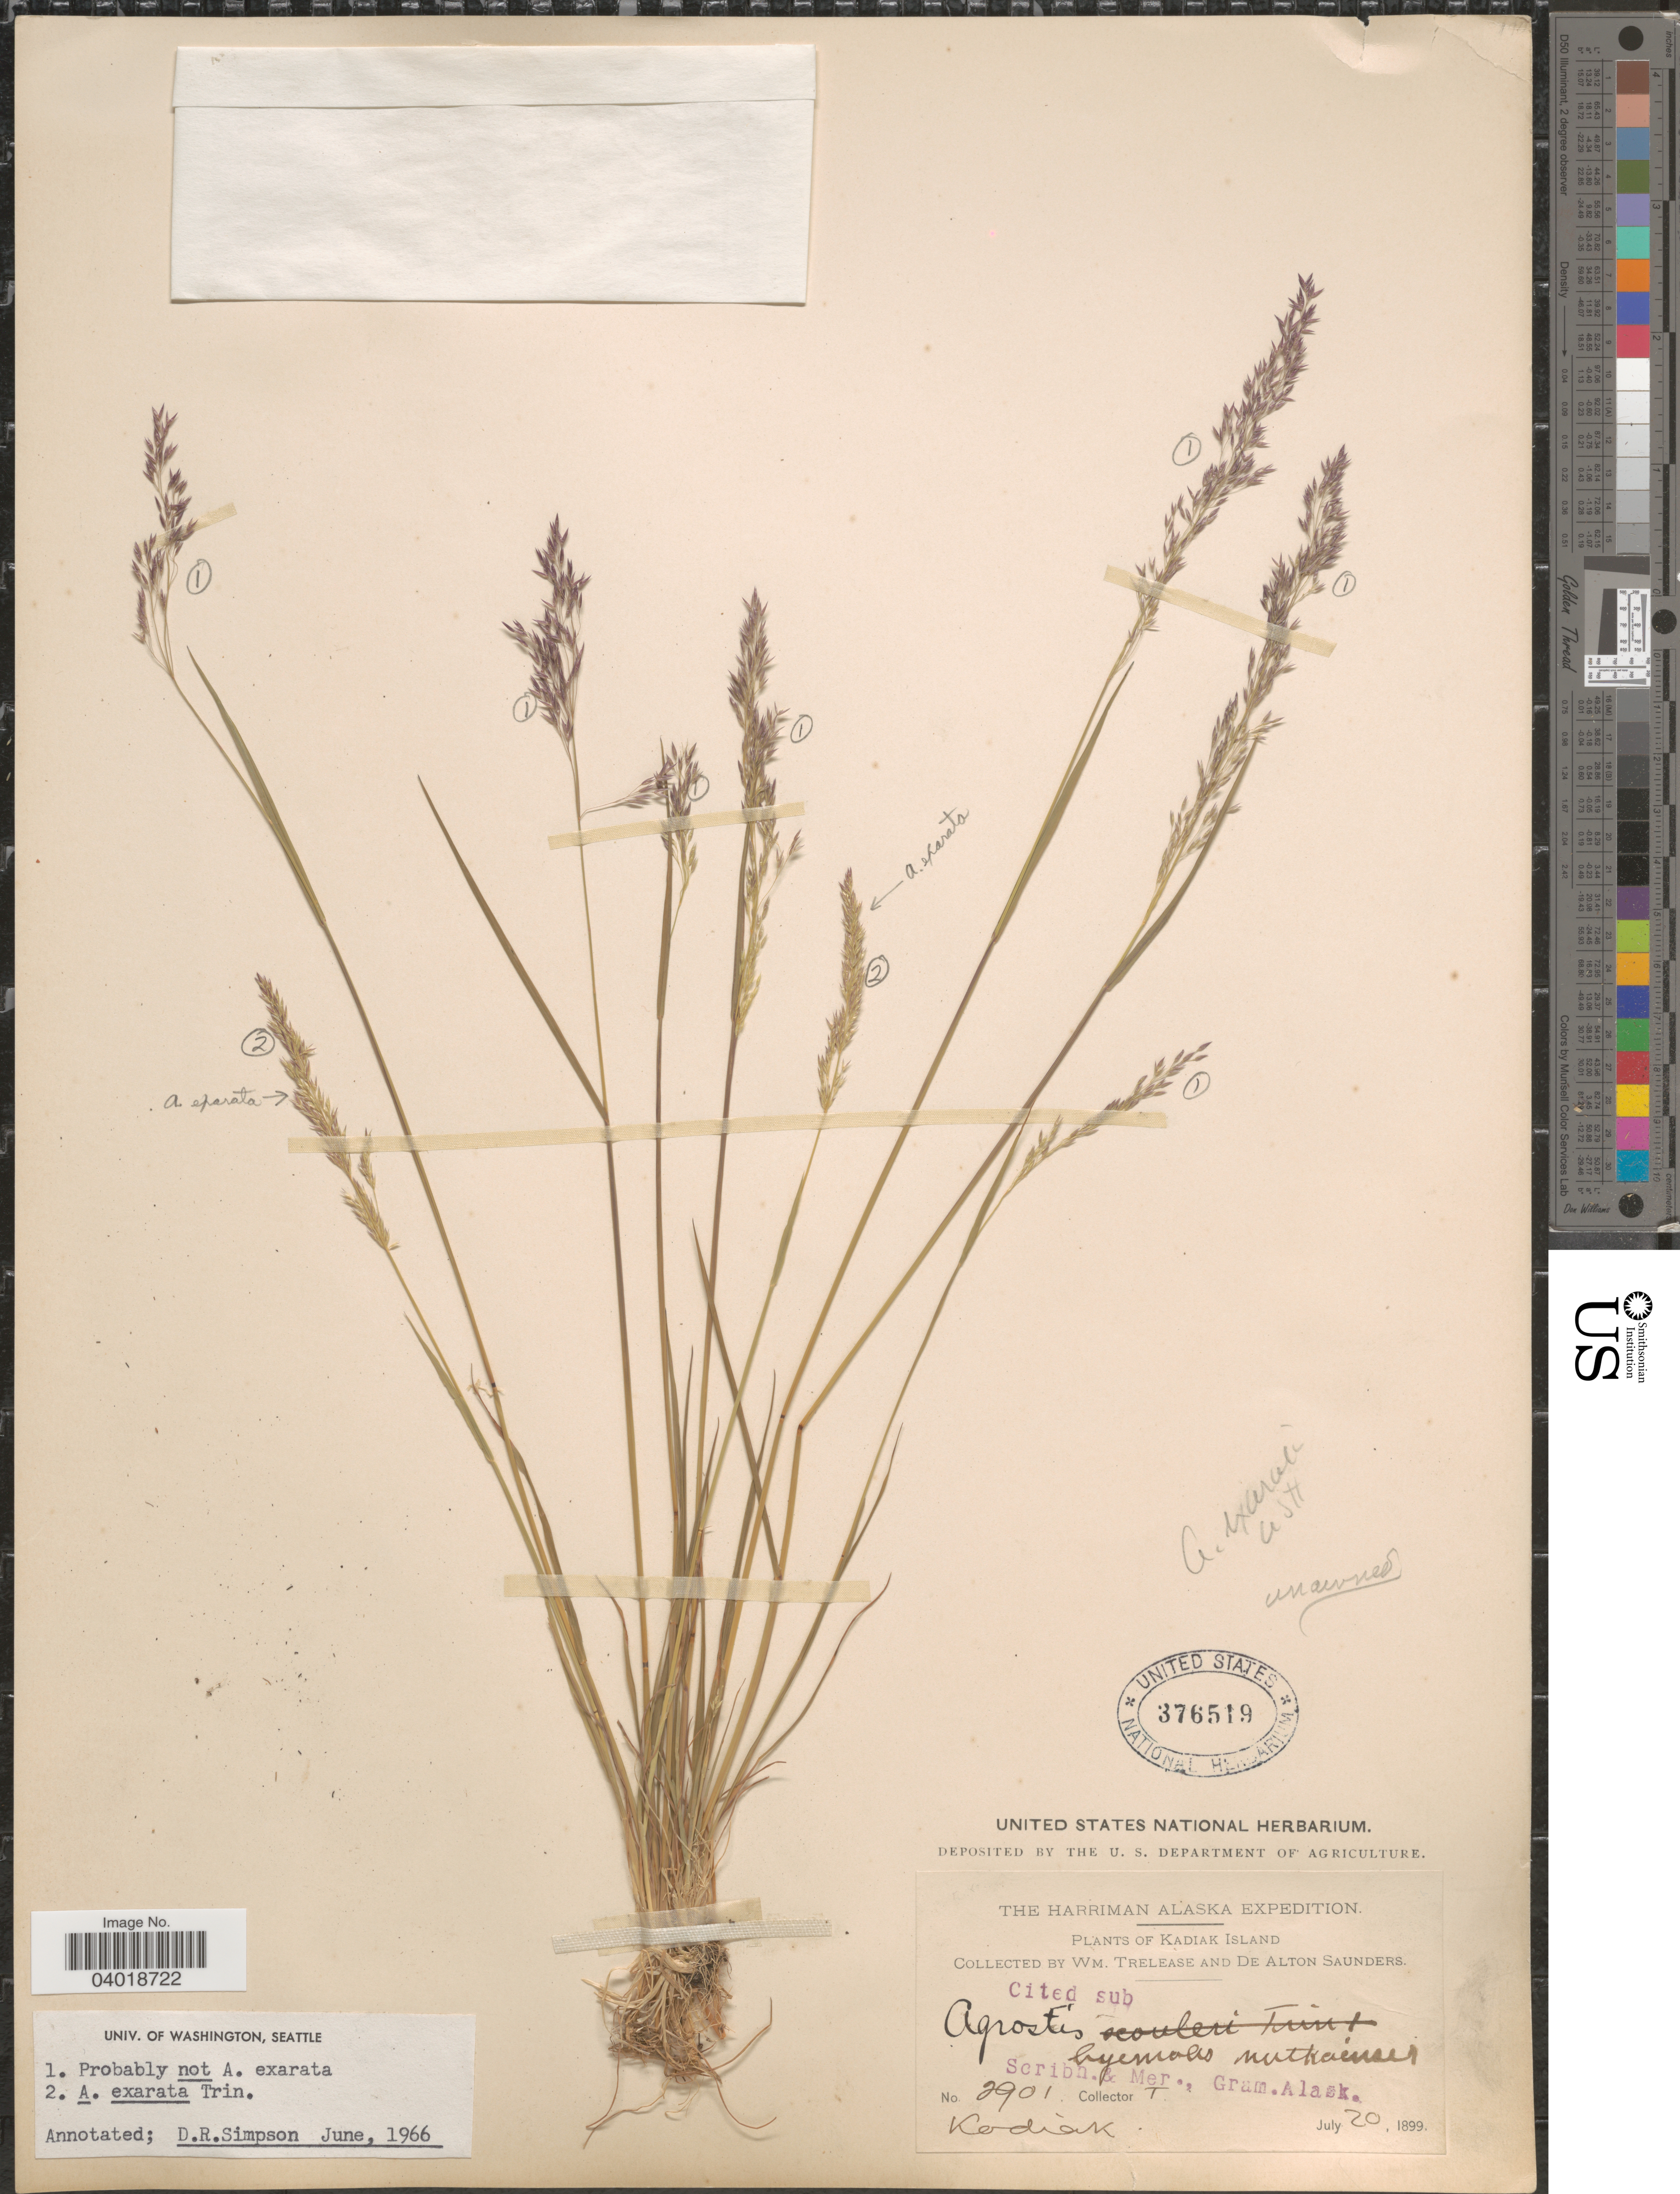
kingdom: Plantae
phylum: Tracheophyta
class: Liliopsida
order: Poales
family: Poaceae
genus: Agrostis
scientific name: Agrostis exarata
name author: Trin.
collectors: W. Trelease & D. A. Saunders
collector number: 2901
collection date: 1899-07-20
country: United States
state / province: Alaska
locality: Kadiak Island. Kodiak.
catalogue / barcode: US 376519